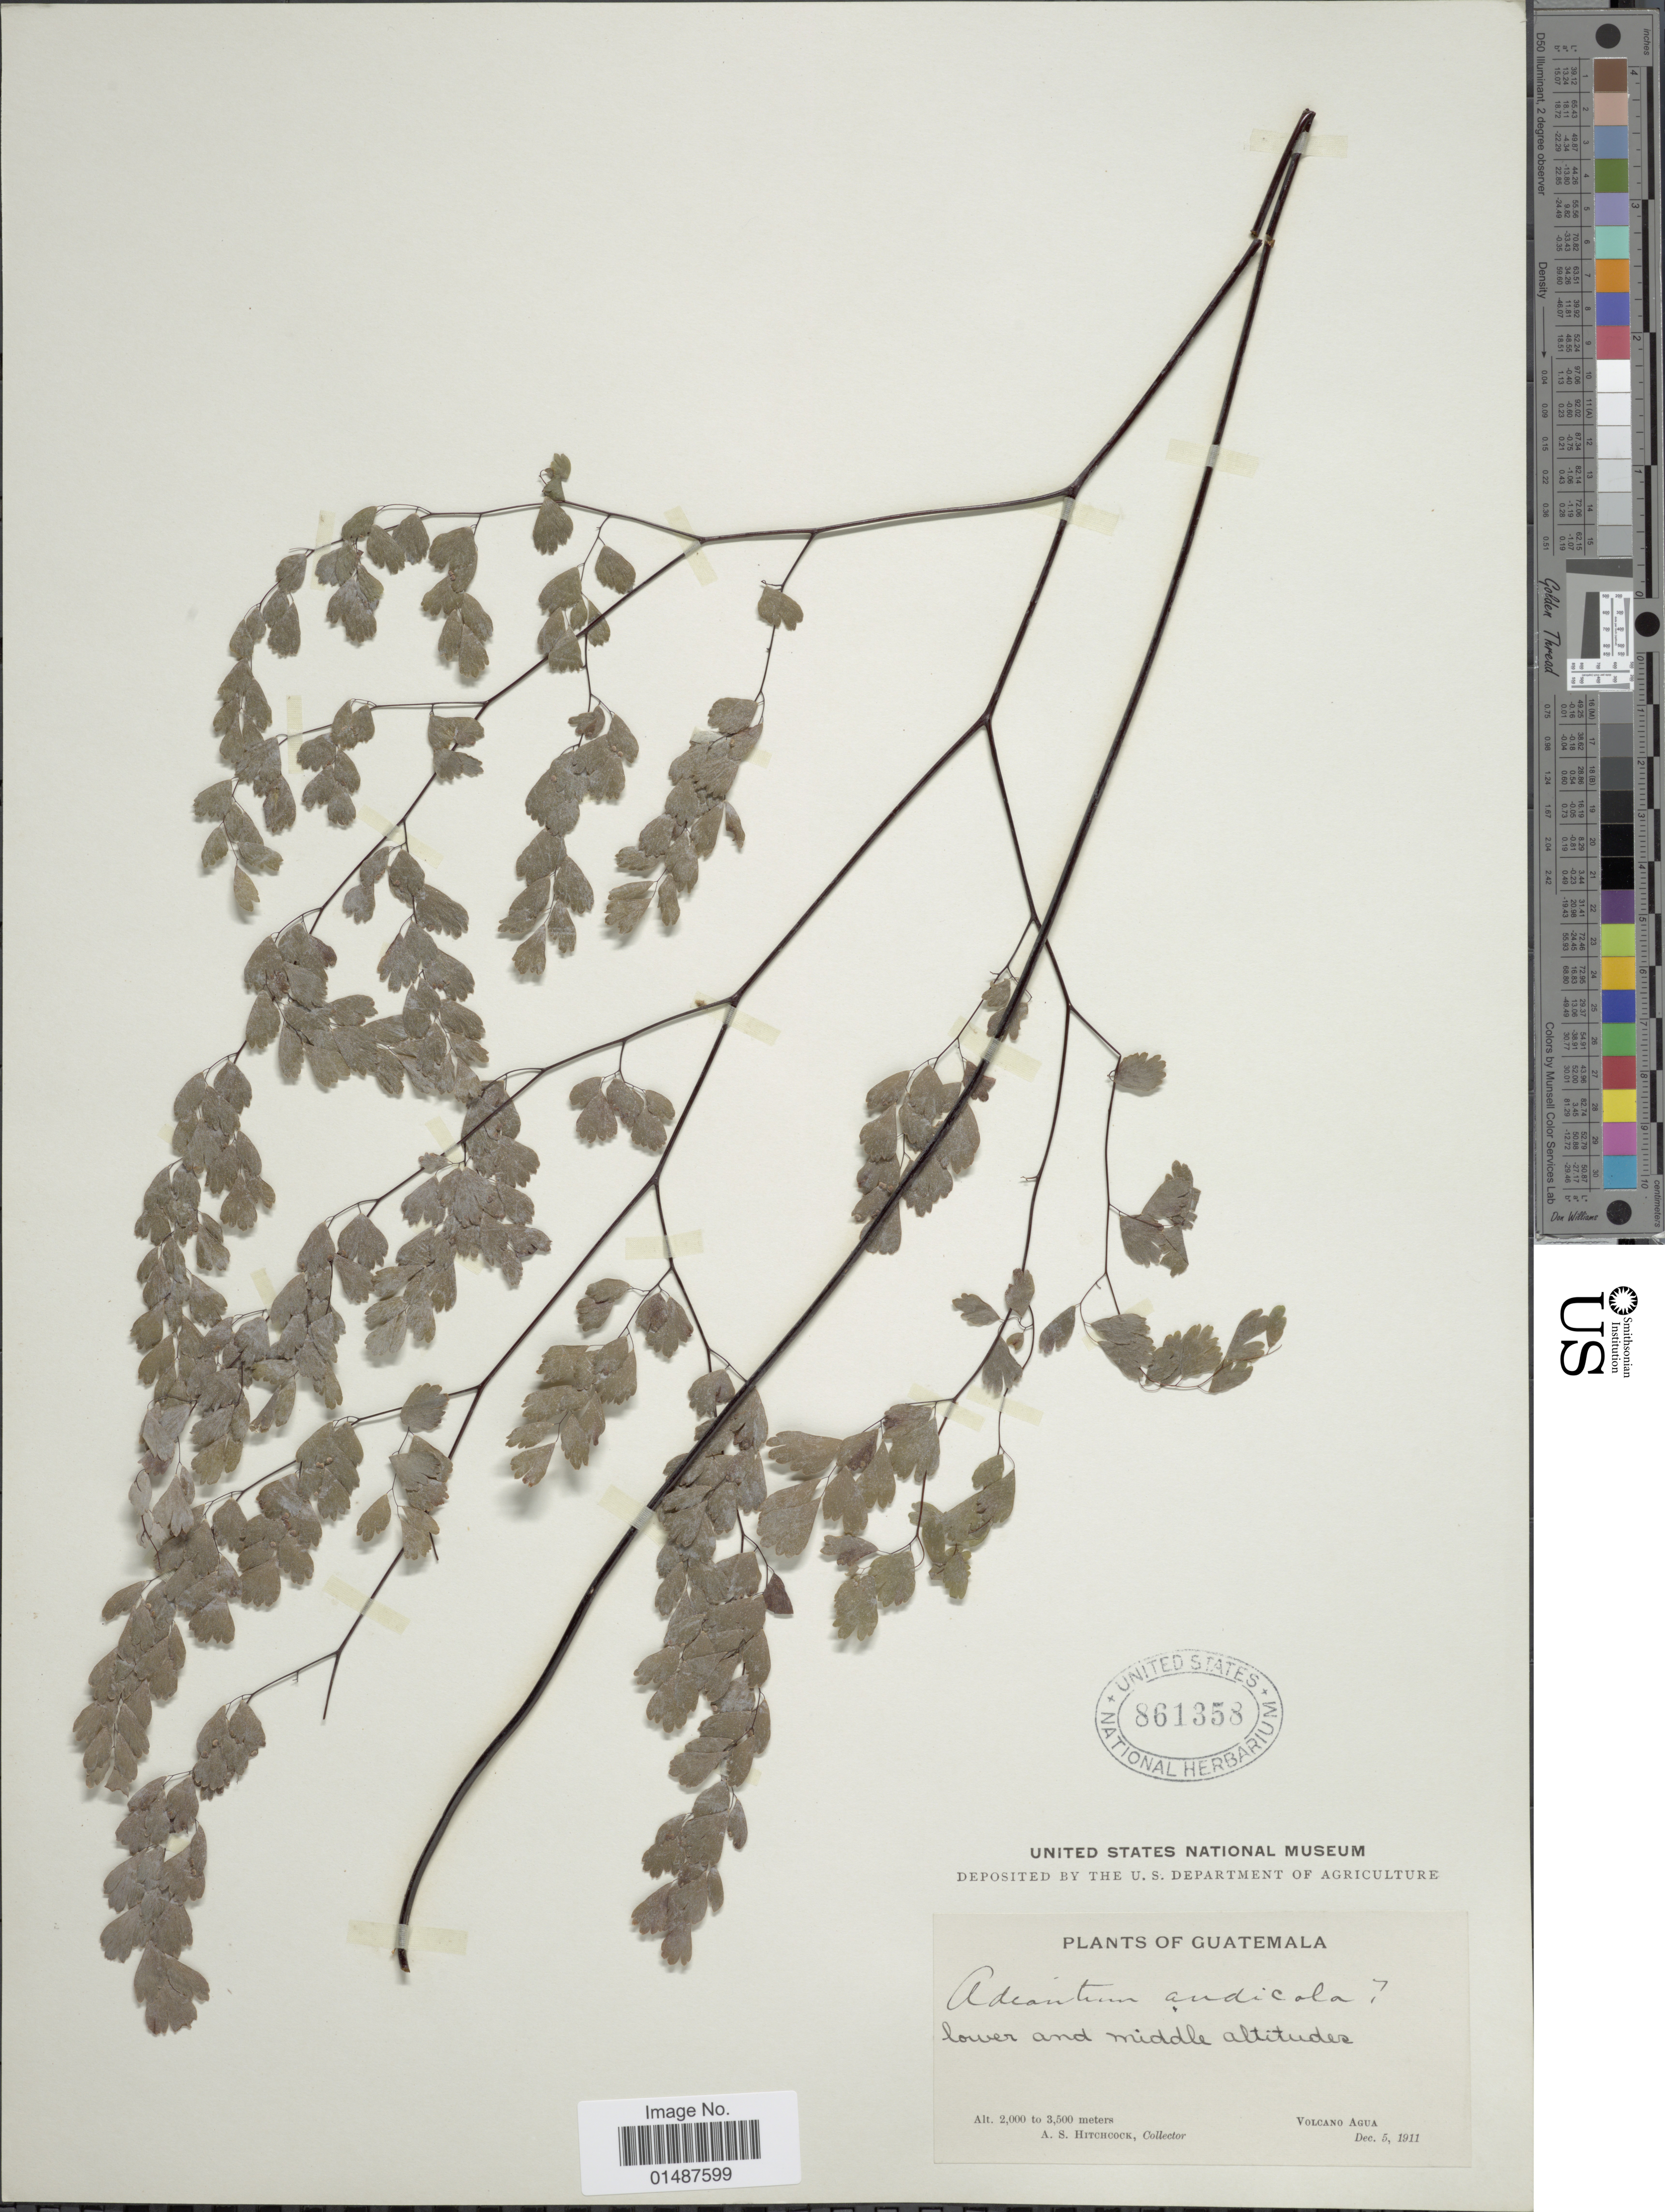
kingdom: Plantae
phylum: Tracheophyta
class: Polypodiopsida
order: Polypodiales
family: Pteridaceae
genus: Adiantum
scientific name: Adiantum andicola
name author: Liebm.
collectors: A. S. Hitchcock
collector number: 7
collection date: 1911-12-05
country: Guatemala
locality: Volcano Agua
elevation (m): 2000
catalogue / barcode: US 861358